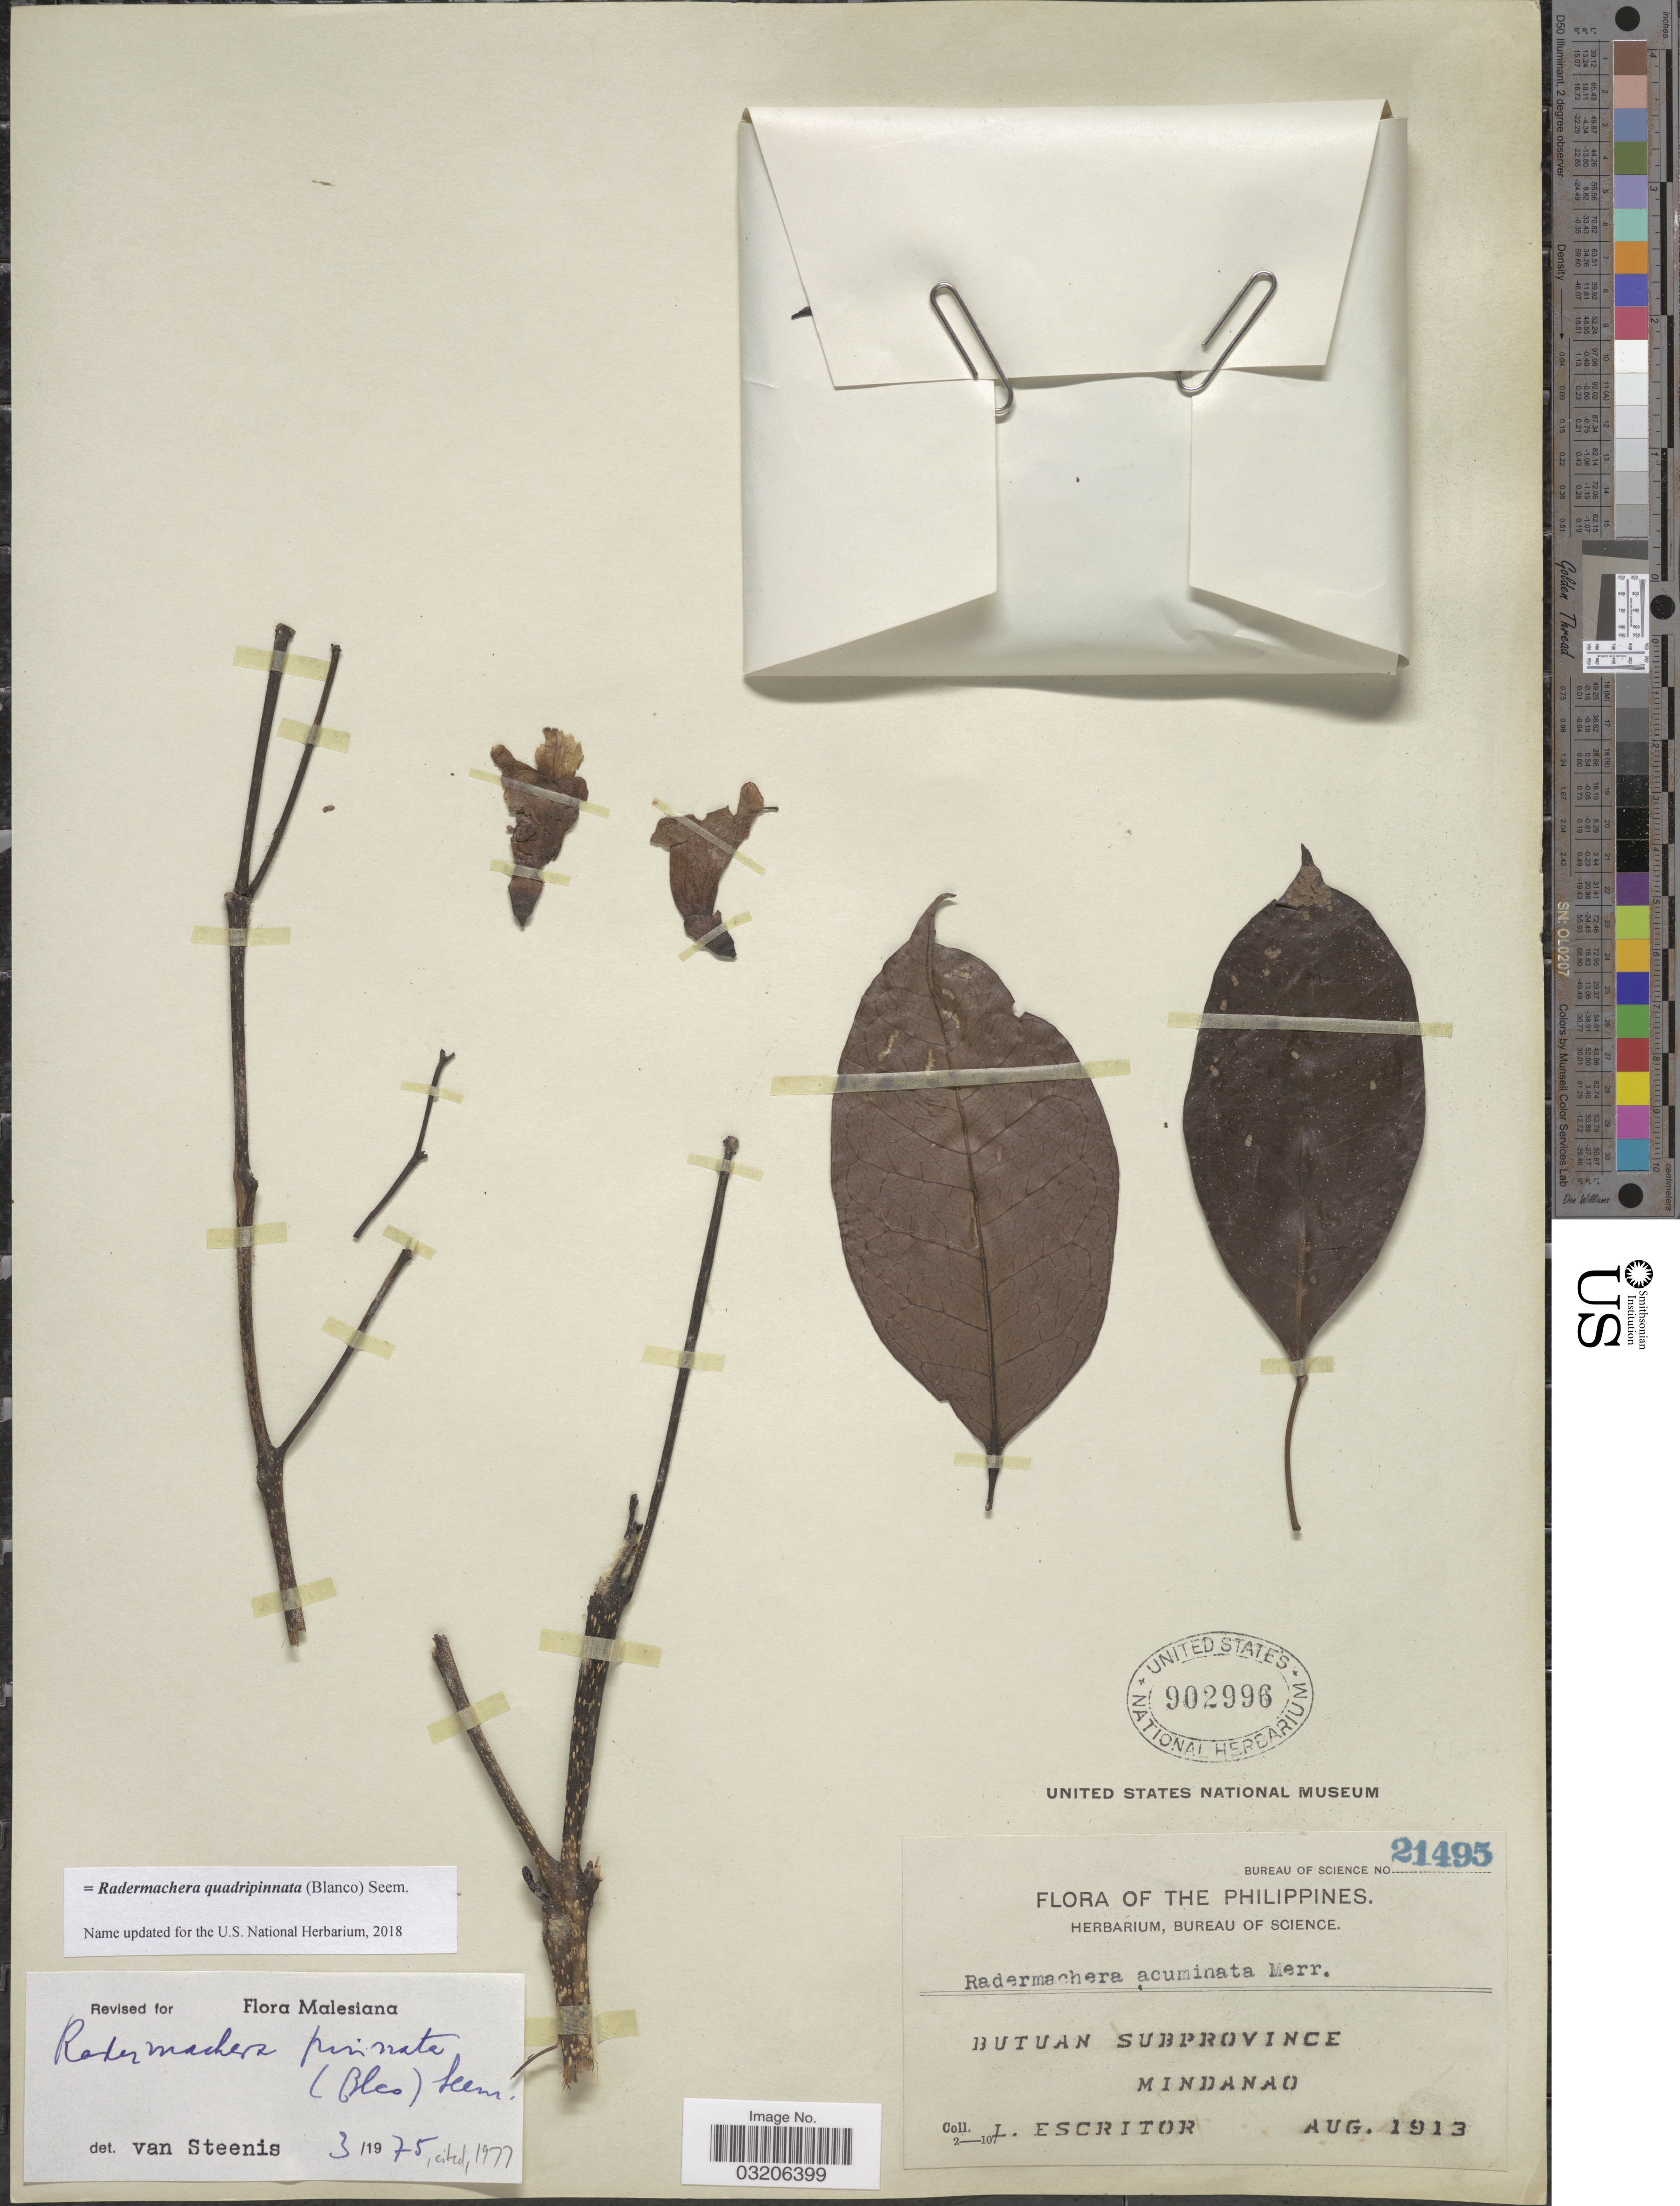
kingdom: Plantae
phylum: Tracheophyta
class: Magnoliopsida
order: Lamiales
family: Bignoniaceae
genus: Radermachera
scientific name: Radermachera quadripinnata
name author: (Blanco) Seem.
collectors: L. Escritor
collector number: Bureau of Science 21495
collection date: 1913-08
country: Philippines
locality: Butuan Subprovince, Mindanao.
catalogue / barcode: US 902996